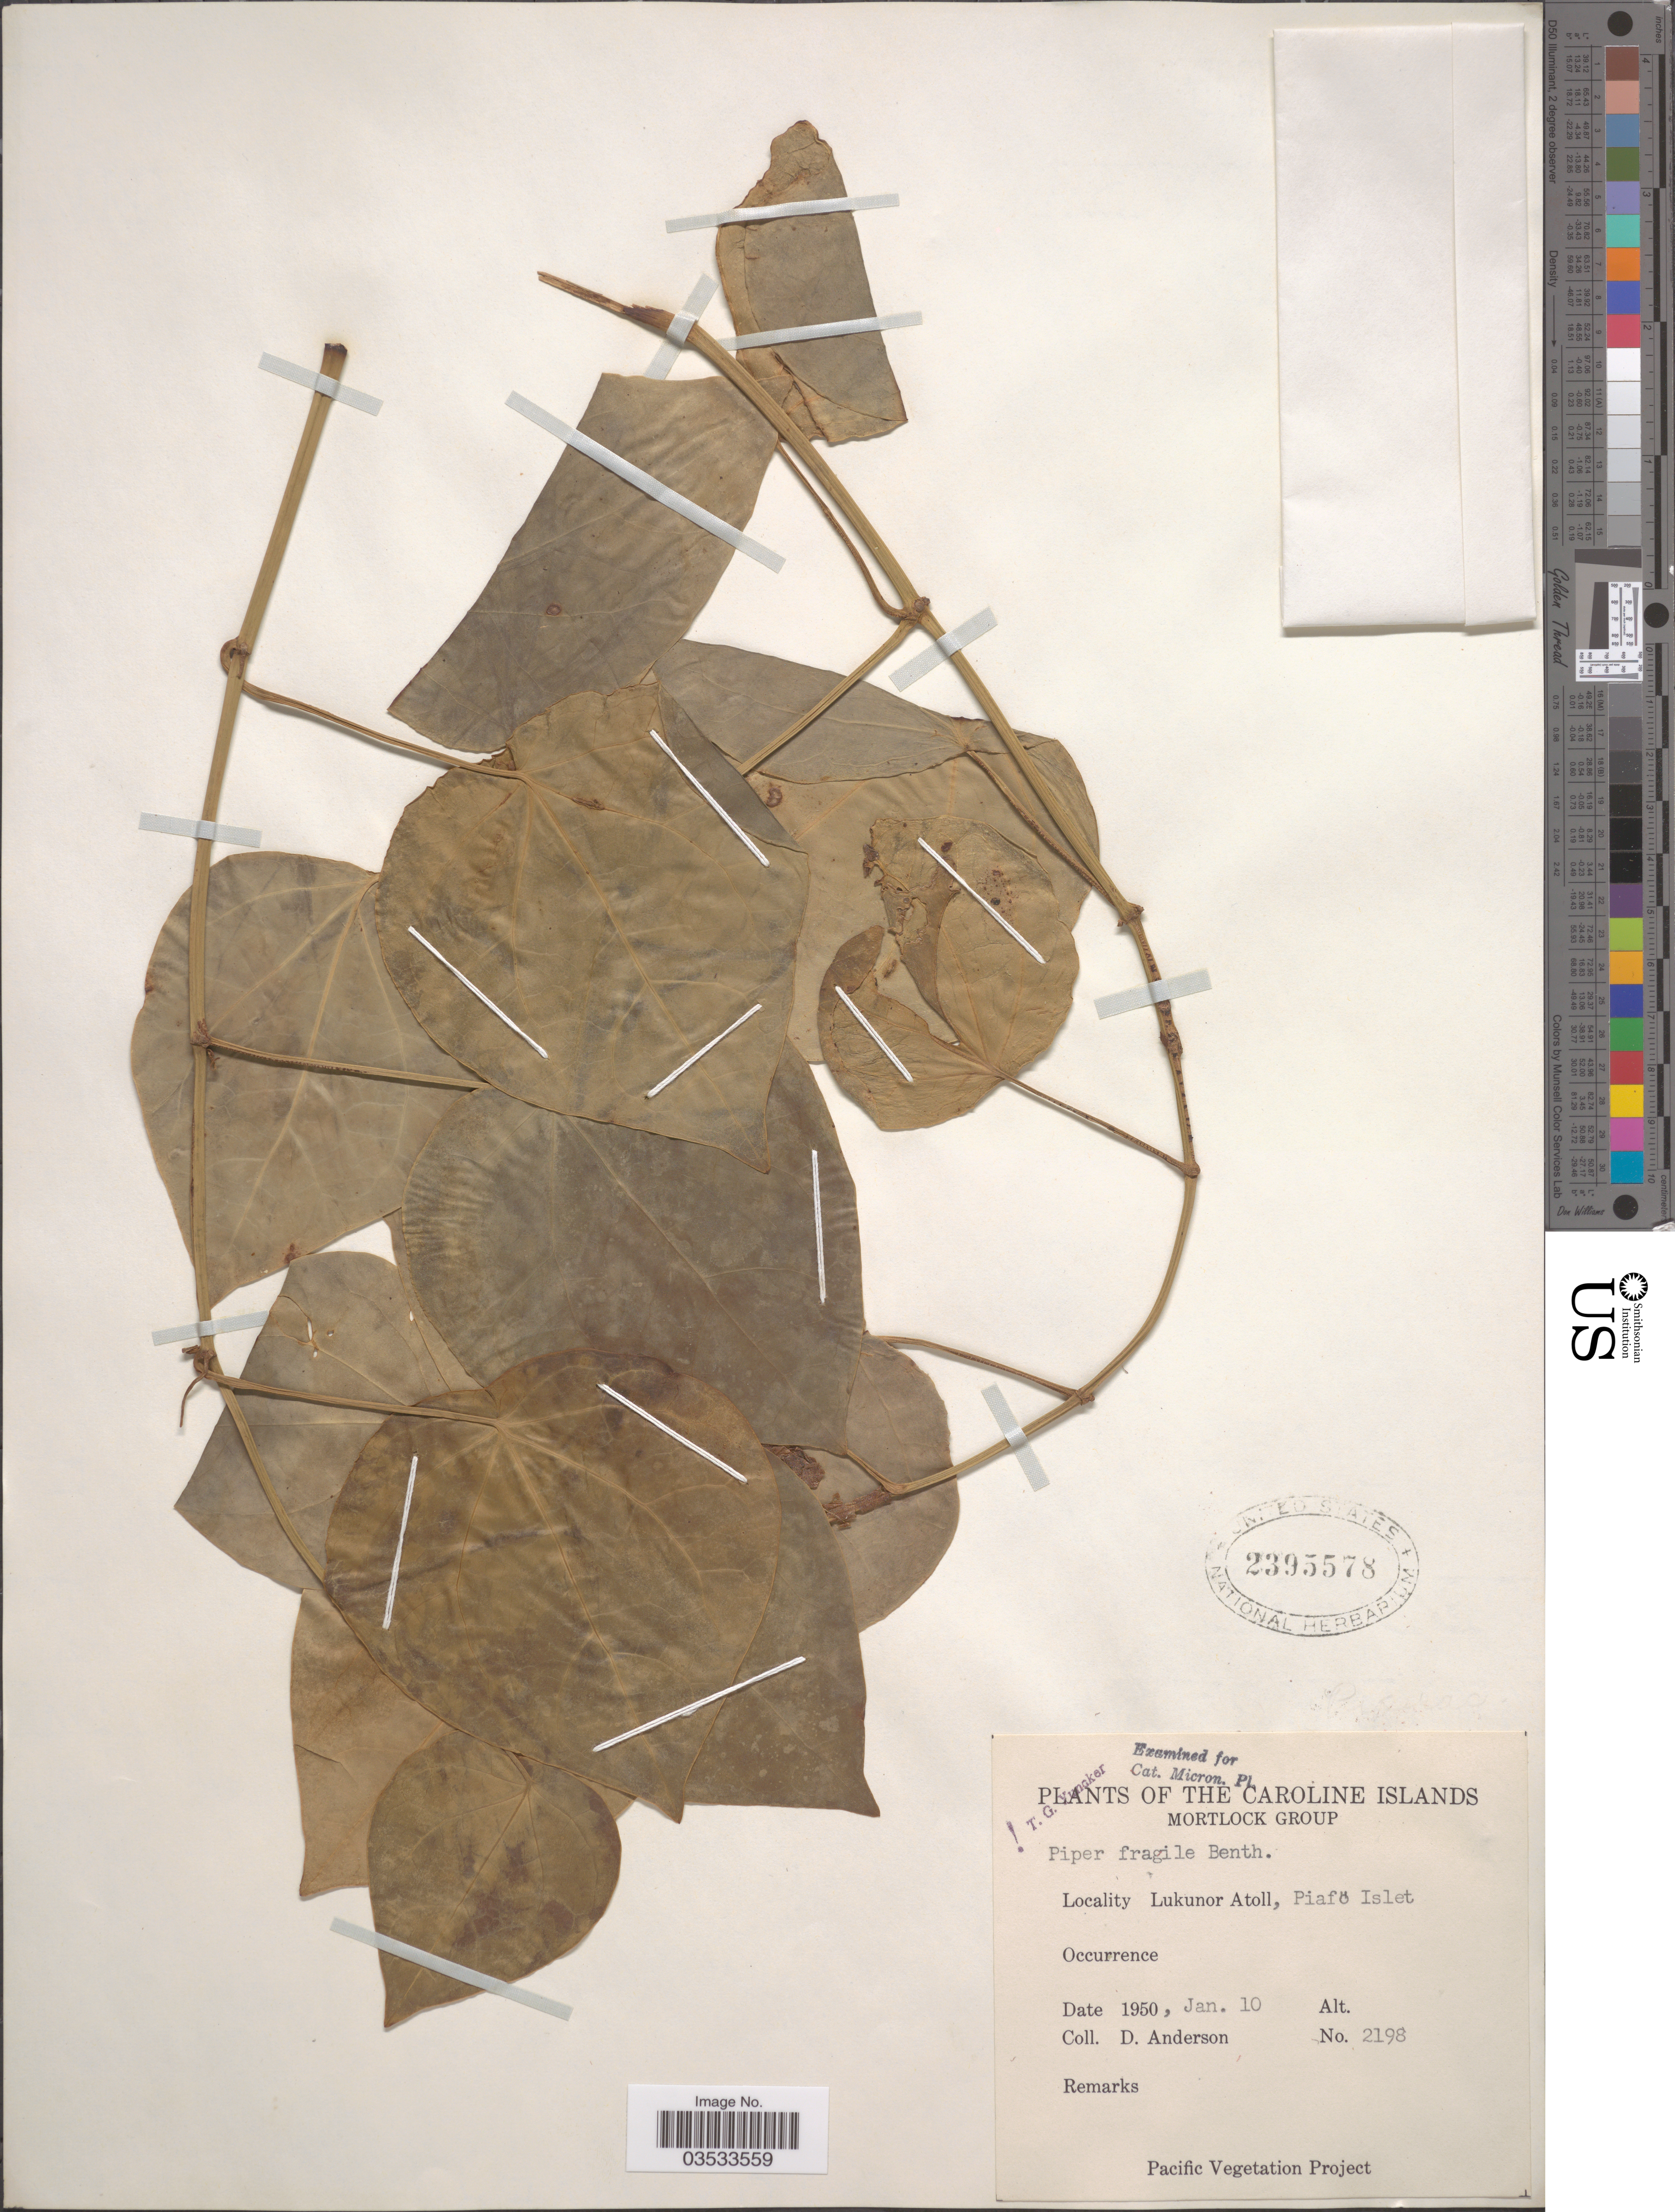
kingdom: Plantae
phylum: Tracheophyta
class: Magnoliopsida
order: Piperales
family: Piperaceae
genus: Piper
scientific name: Piper fragile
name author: Benth.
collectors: D. Anderson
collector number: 2198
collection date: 1950-01-10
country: Micronesia, Federated States of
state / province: Truk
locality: The Caroline Islands. Mortlock Group. Lukunor Atoll, Piafö Islet.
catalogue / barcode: US 2395578